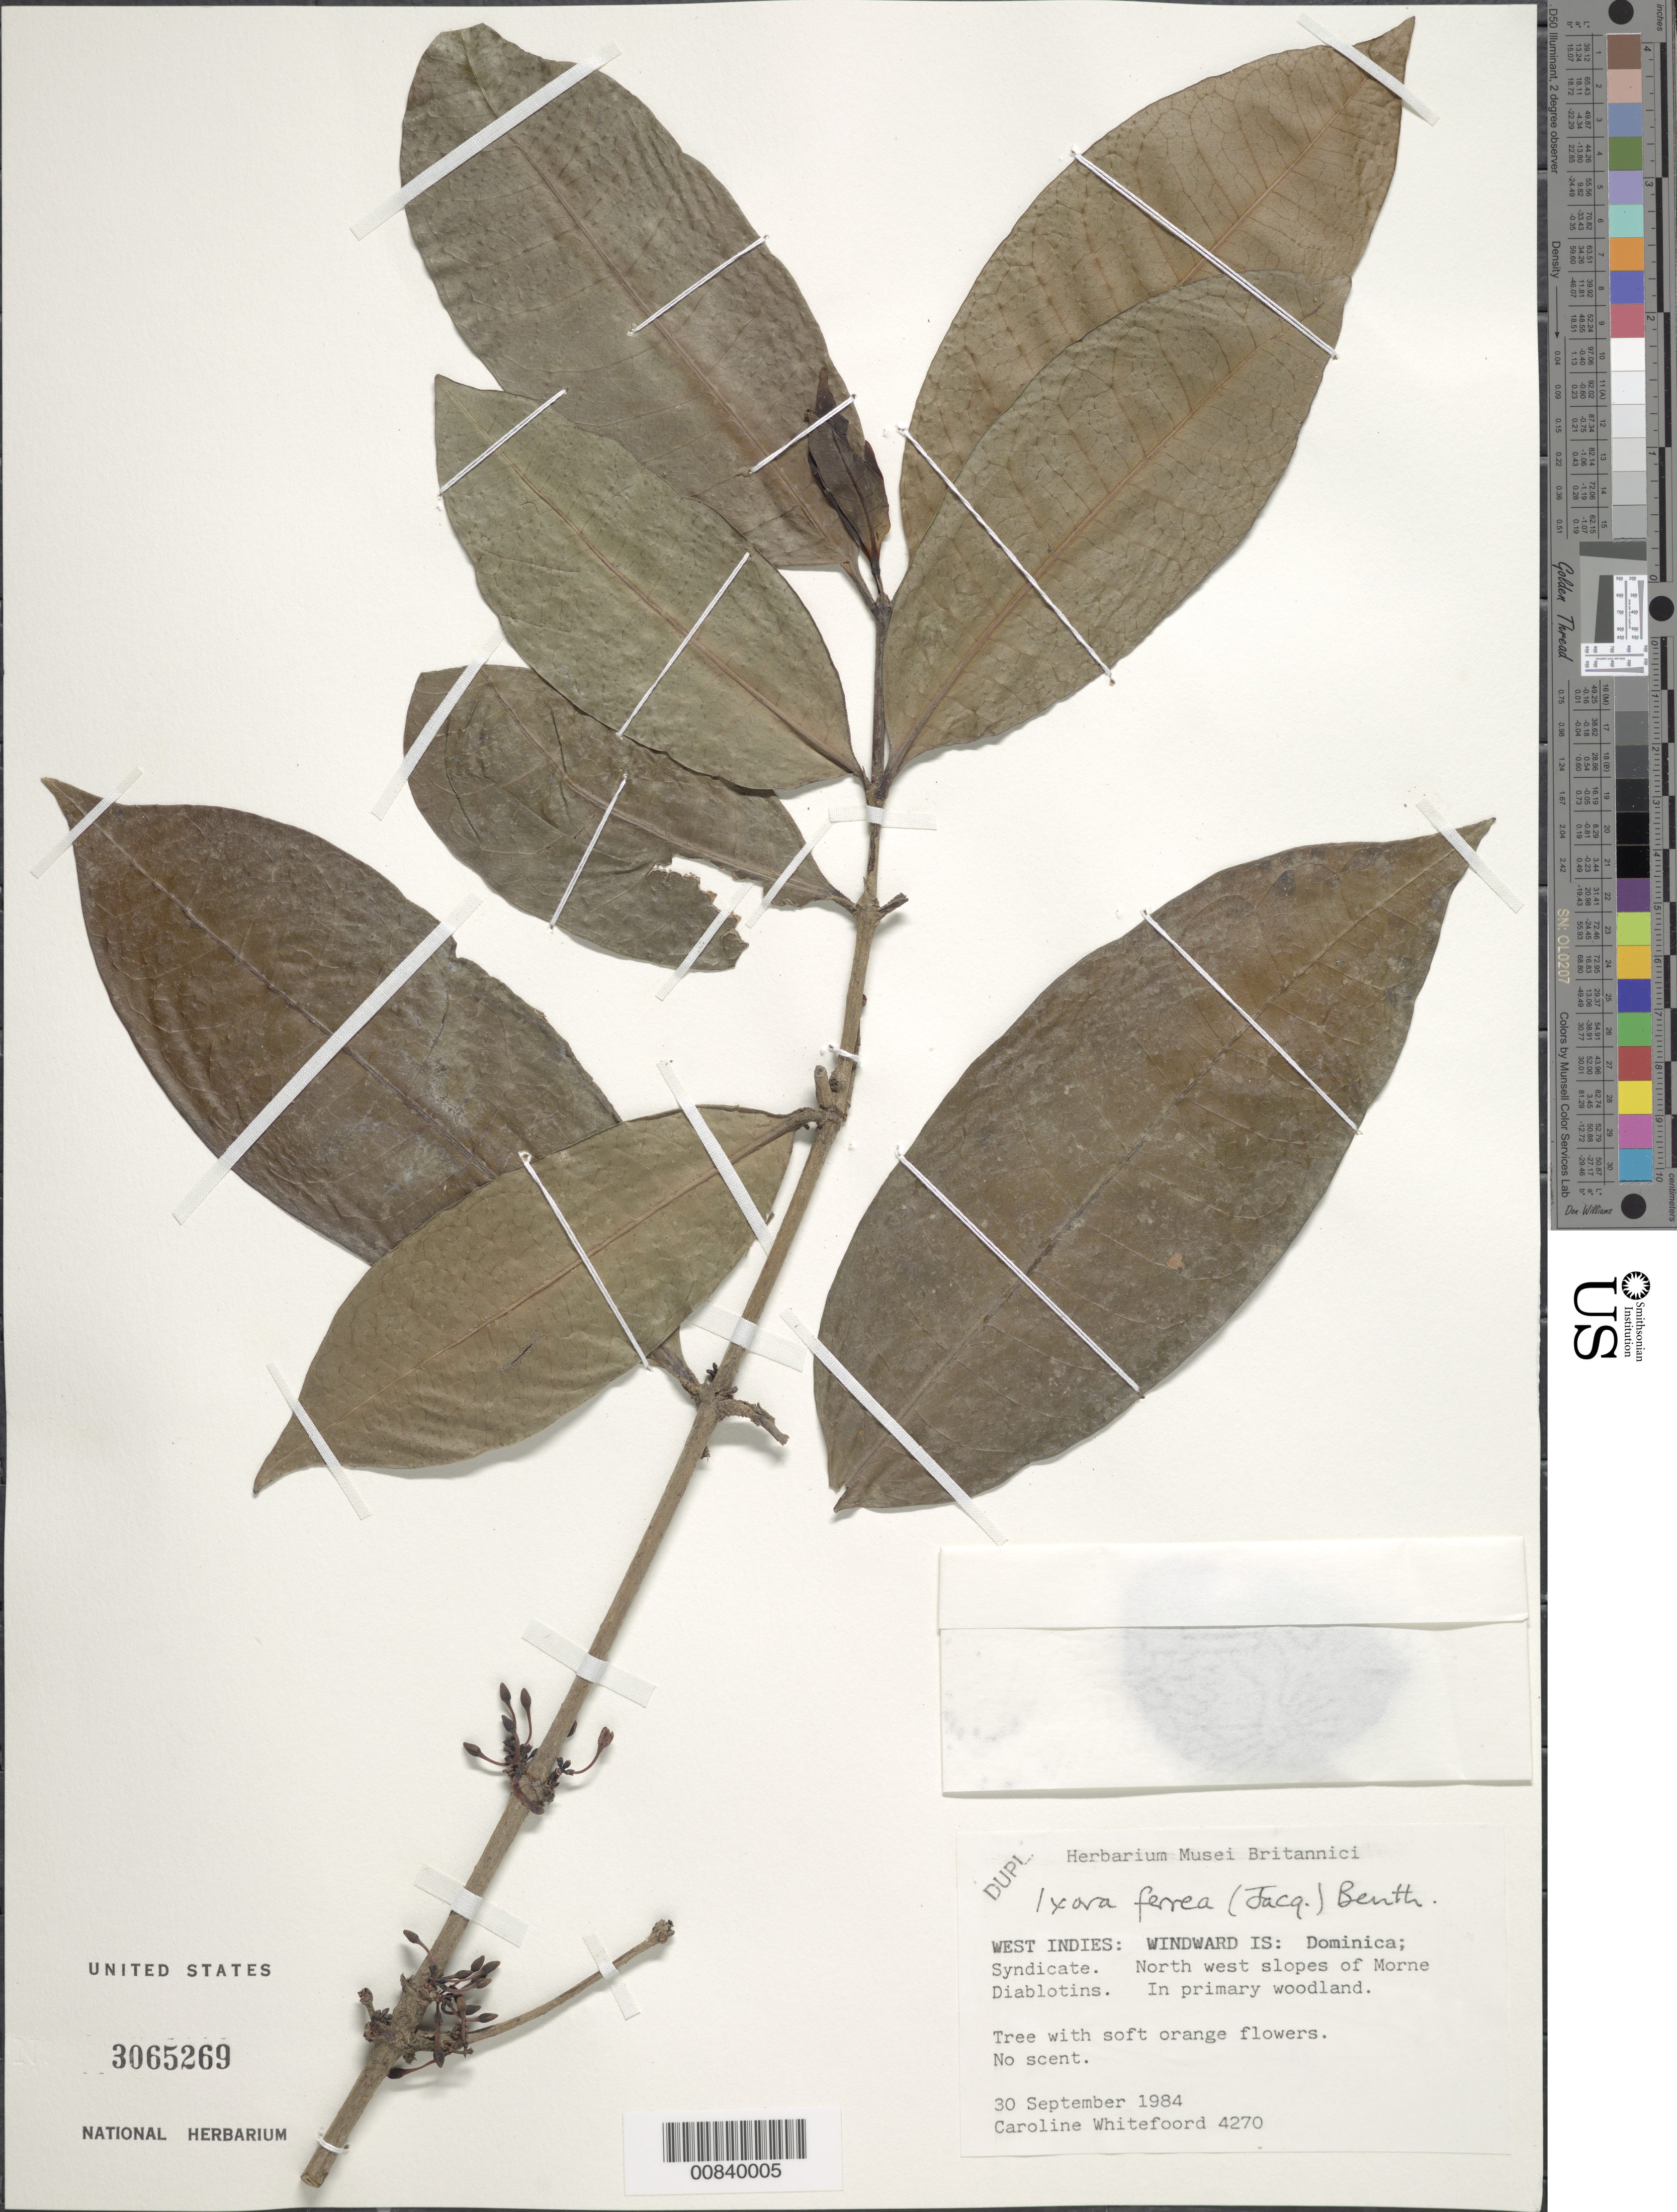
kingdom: Plantae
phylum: Tracheophyta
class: Magnoliopsida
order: Gentianales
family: Rubiaceae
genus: Ixora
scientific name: Ixora ferrea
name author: (Jacq.) Benth.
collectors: C. Whitefoord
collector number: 4270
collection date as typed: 30 Sep 1984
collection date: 1984-09-30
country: Dominica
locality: Windward Is.: Syndicate. Northwest slopes of Morne Diablotins.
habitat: In primary woodland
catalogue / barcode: US 3065269